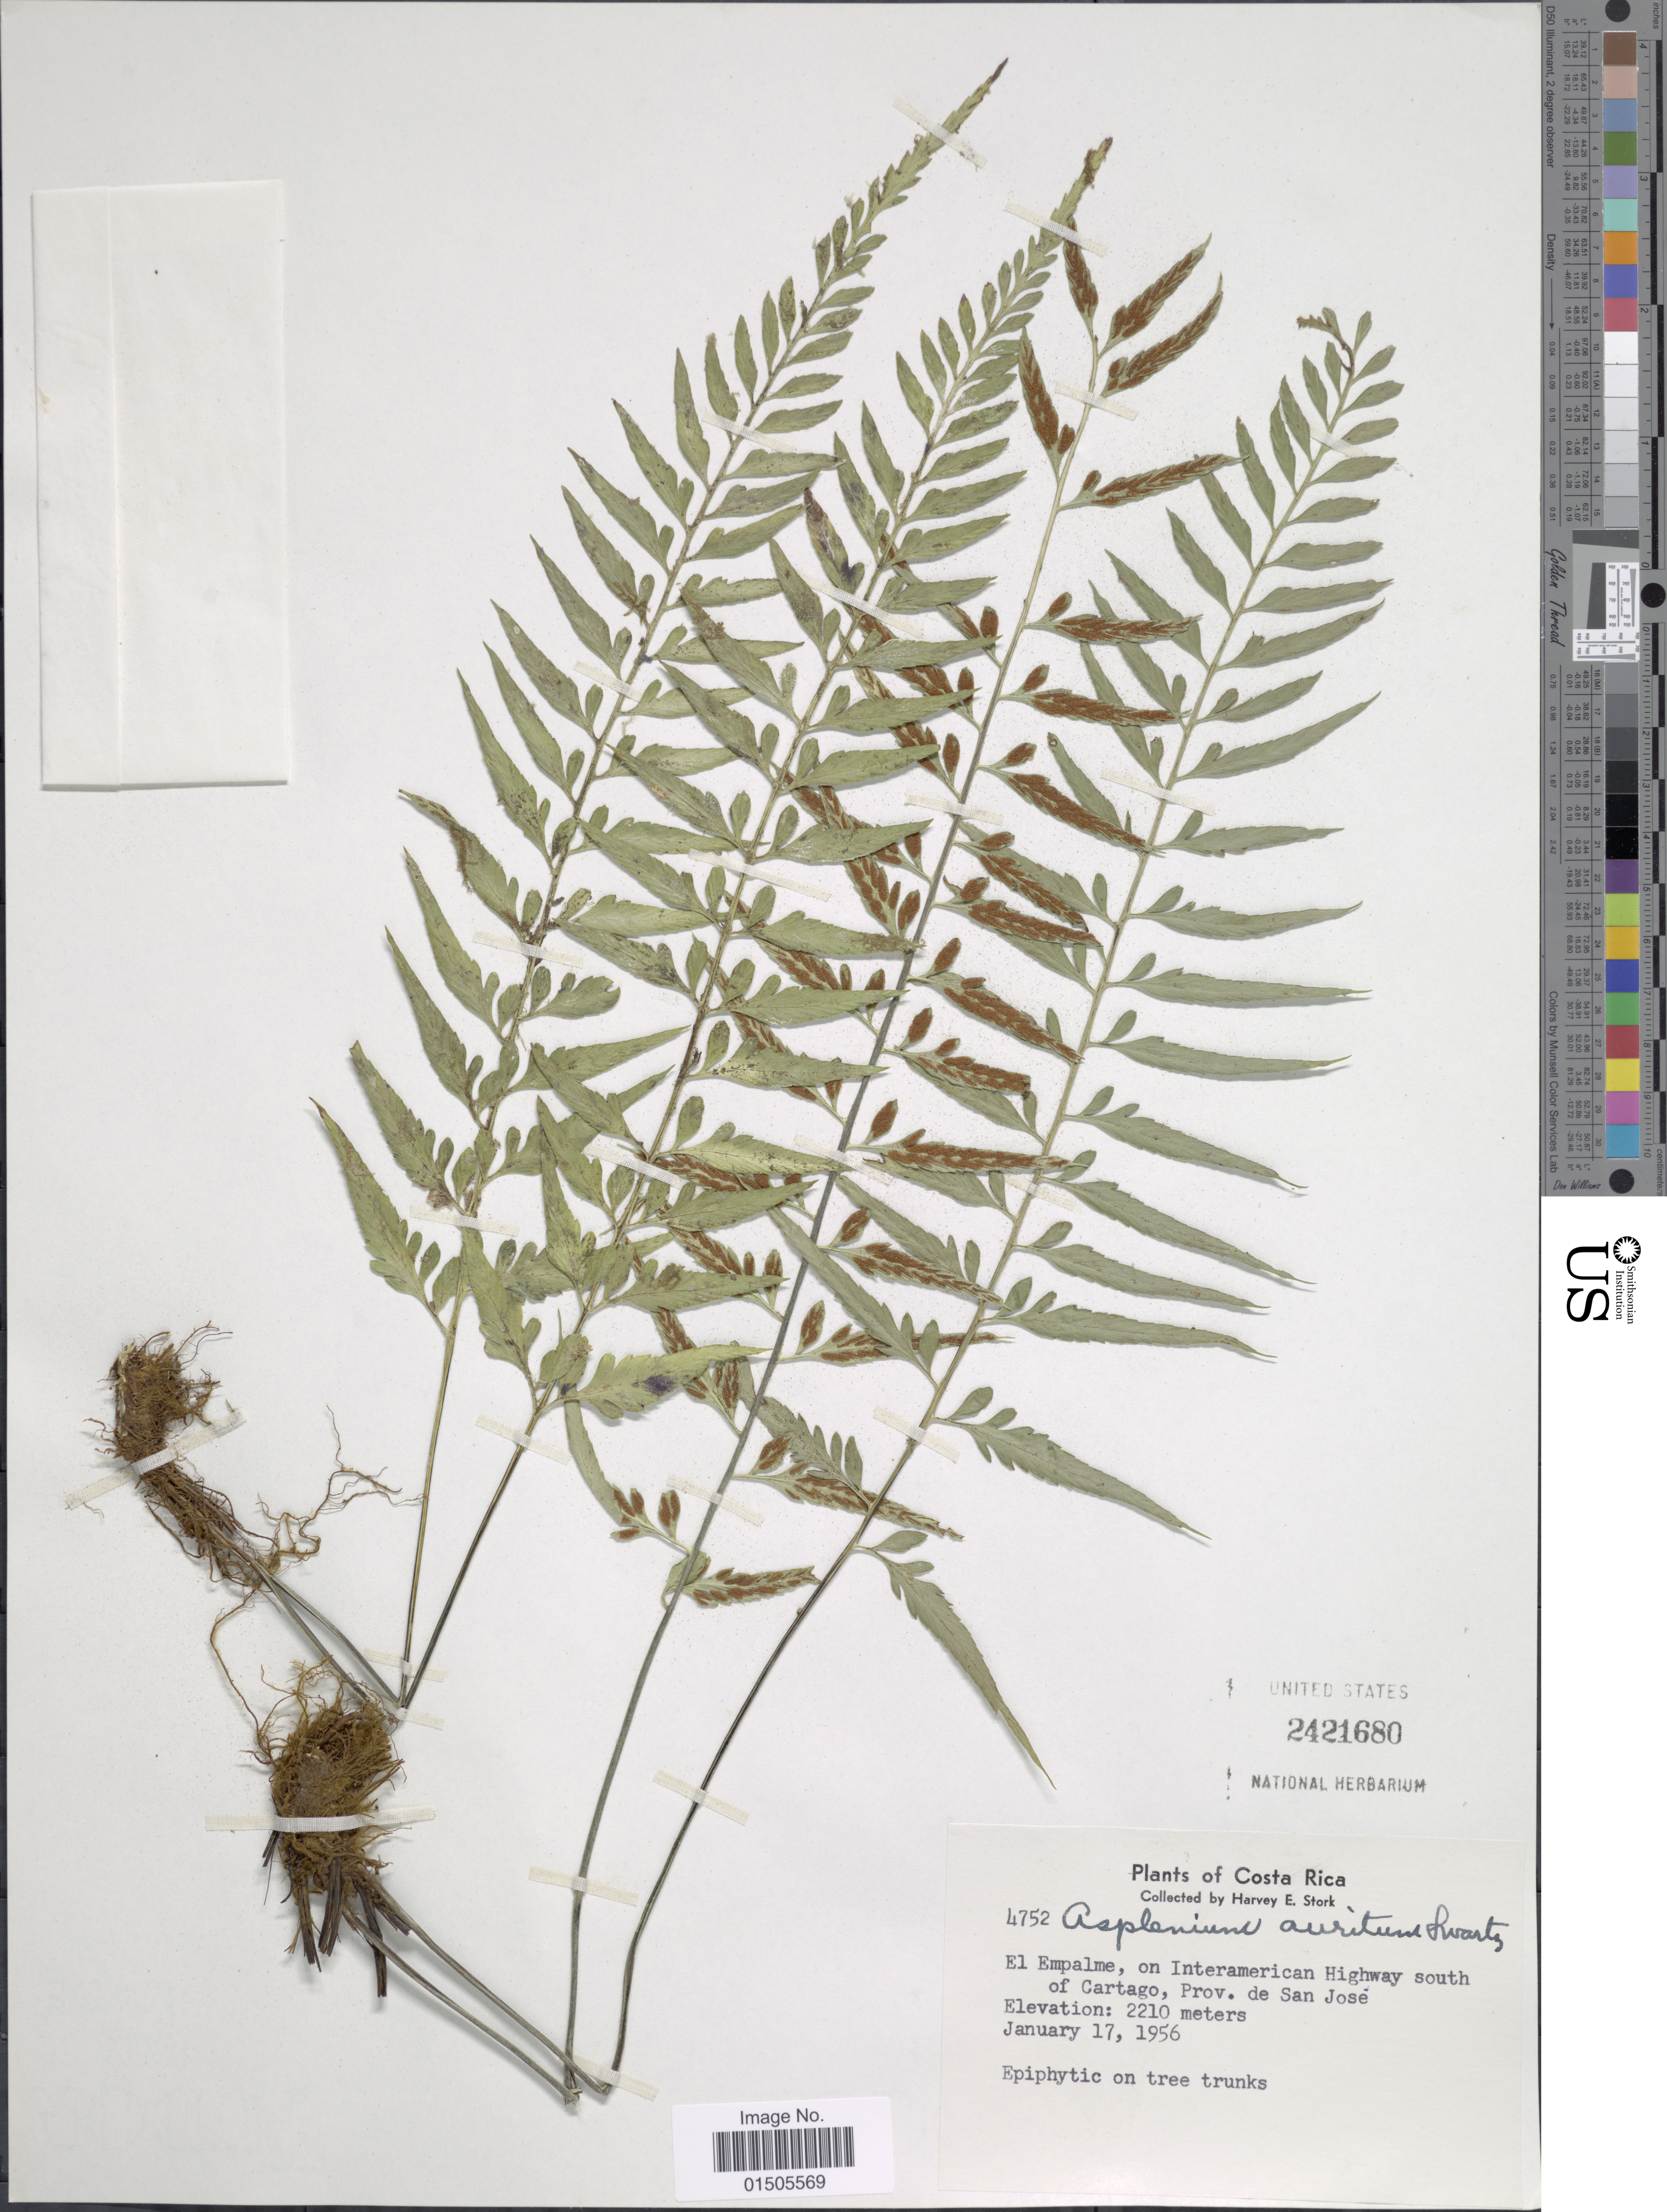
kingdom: Plantae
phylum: Tracheophyta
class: Polypodiopsida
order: Polypodiales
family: Aspleniaceae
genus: Asplenium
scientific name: Asplenium auritum var. bipinnatifidum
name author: Kunze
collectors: H. E. Stork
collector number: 4752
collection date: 1956-01-17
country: Costa Rica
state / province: San José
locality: El Empalme, on Interamerican Highway south of Cartago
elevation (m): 2210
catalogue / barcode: US 2421680